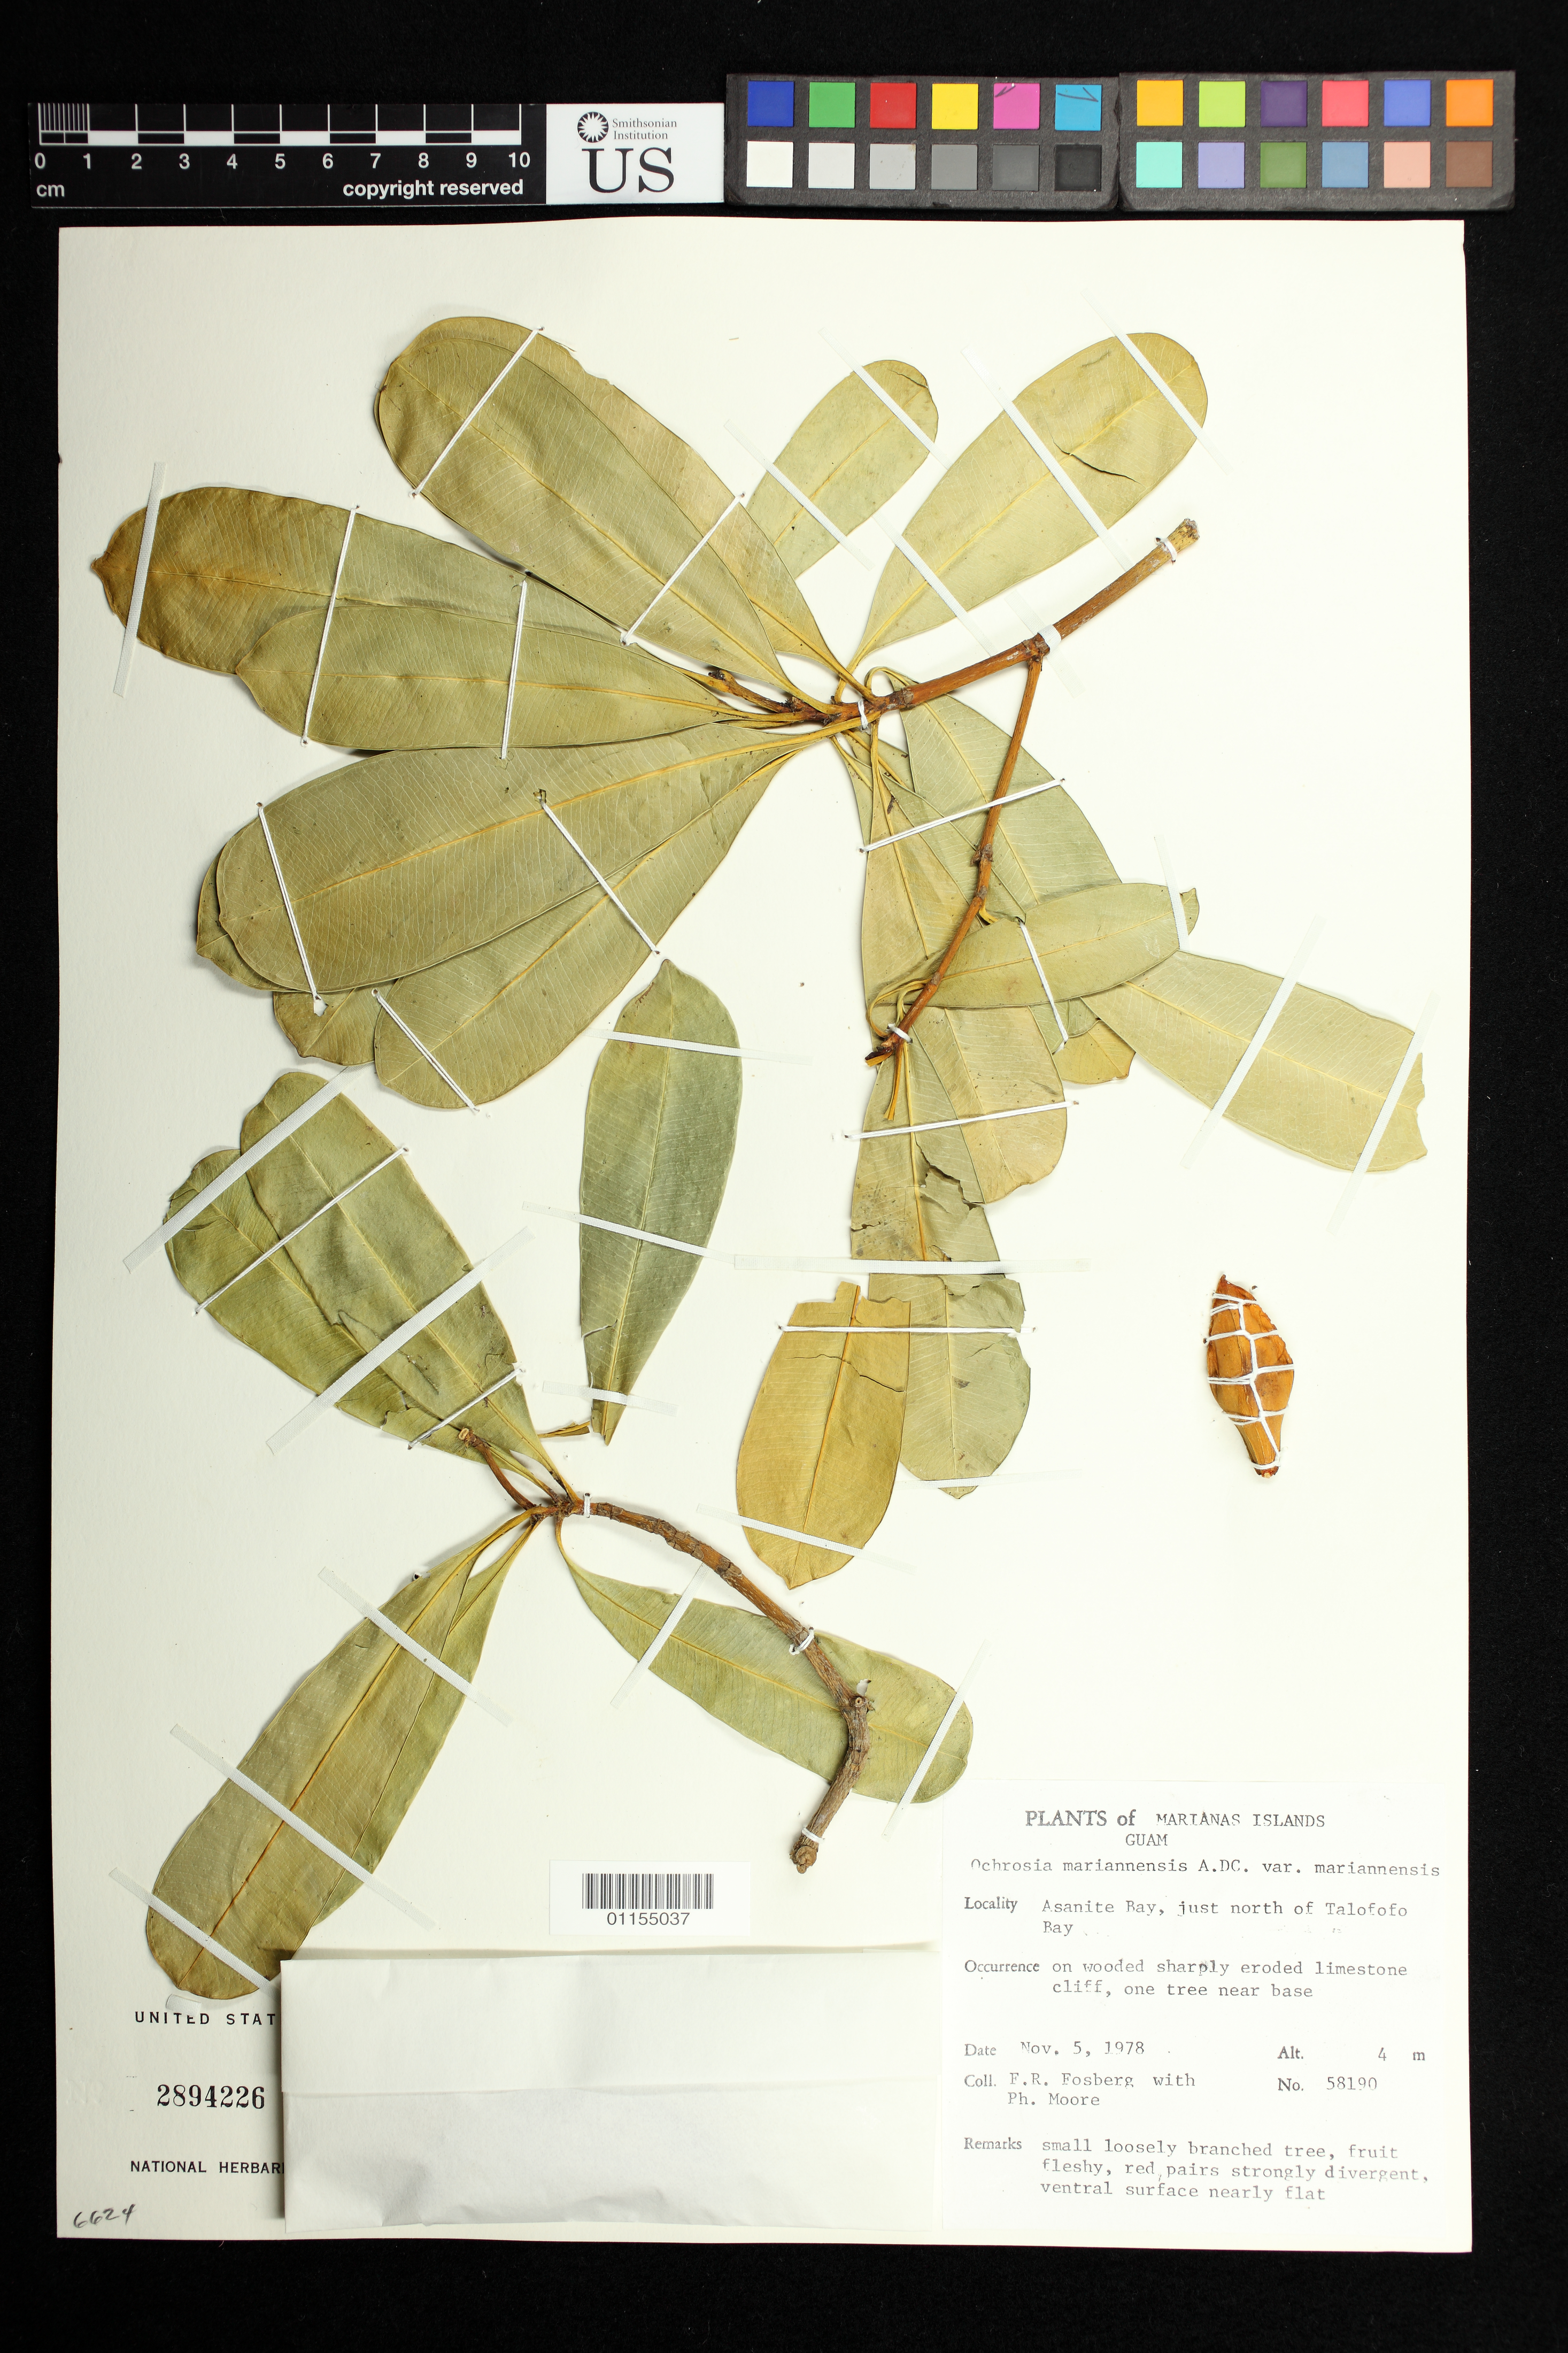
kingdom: Plantae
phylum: Tracheophyta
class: Magnoliopsida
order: Gentianales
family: Apocynaceae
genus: Ochrosia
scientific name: Ochrosia mariannensis var. mariannensis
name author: A. DC.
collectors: F. R. Fosberg & P. Moore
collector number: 58190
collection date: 1978-11-05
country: Guam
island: Guam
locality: Asanite Bay, just N. of Talofofo Bay.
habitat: on wooded sharply eroded limestone cliff, one tree near base.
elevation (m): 4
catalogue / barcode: US 2894226